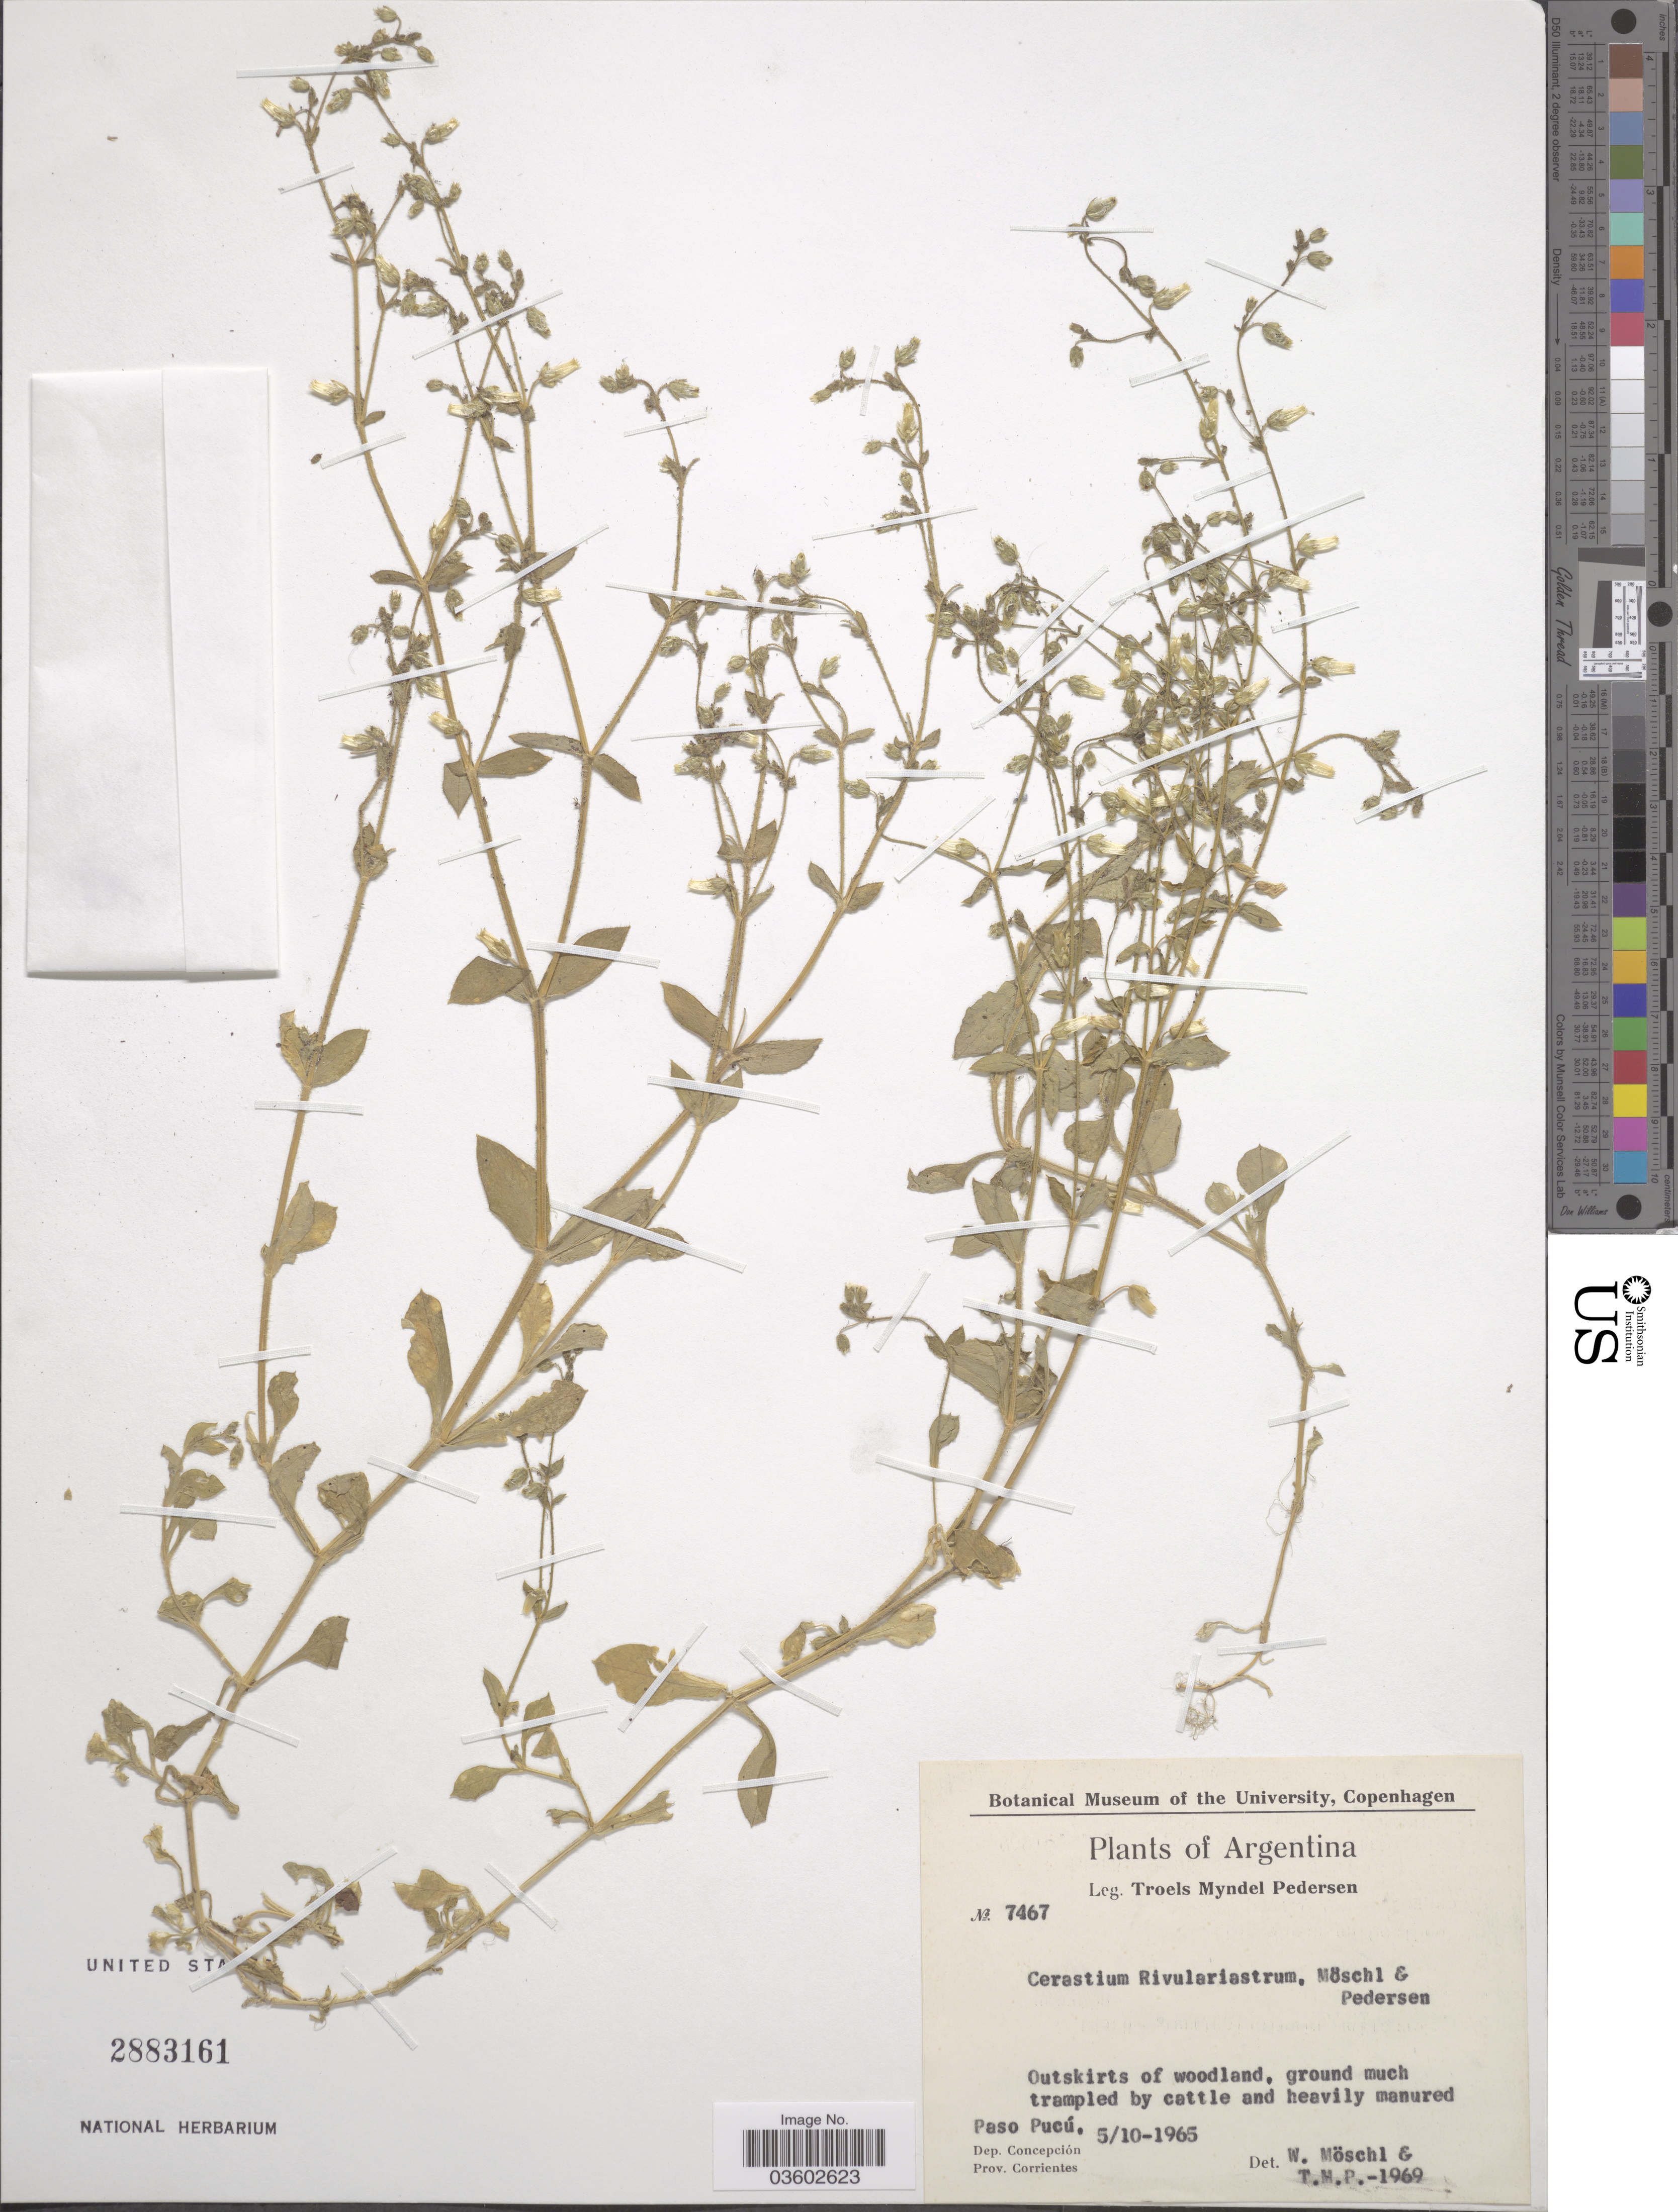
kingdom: Plantae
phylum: Tracheophyta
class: Magnoliopsida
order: Caryophyllales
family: Caryophyllaceae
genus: Cerastium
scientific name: Cerastium rivulariastrum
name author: Moschl & Pedersen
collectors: T. Pederson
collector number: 7467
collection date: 1965-10-05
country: Argentina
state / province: Corrientes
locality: Ground much trampled by cattle and heavily manured Paso Pucú, Dep. Concepción.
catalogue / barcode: US 2883161